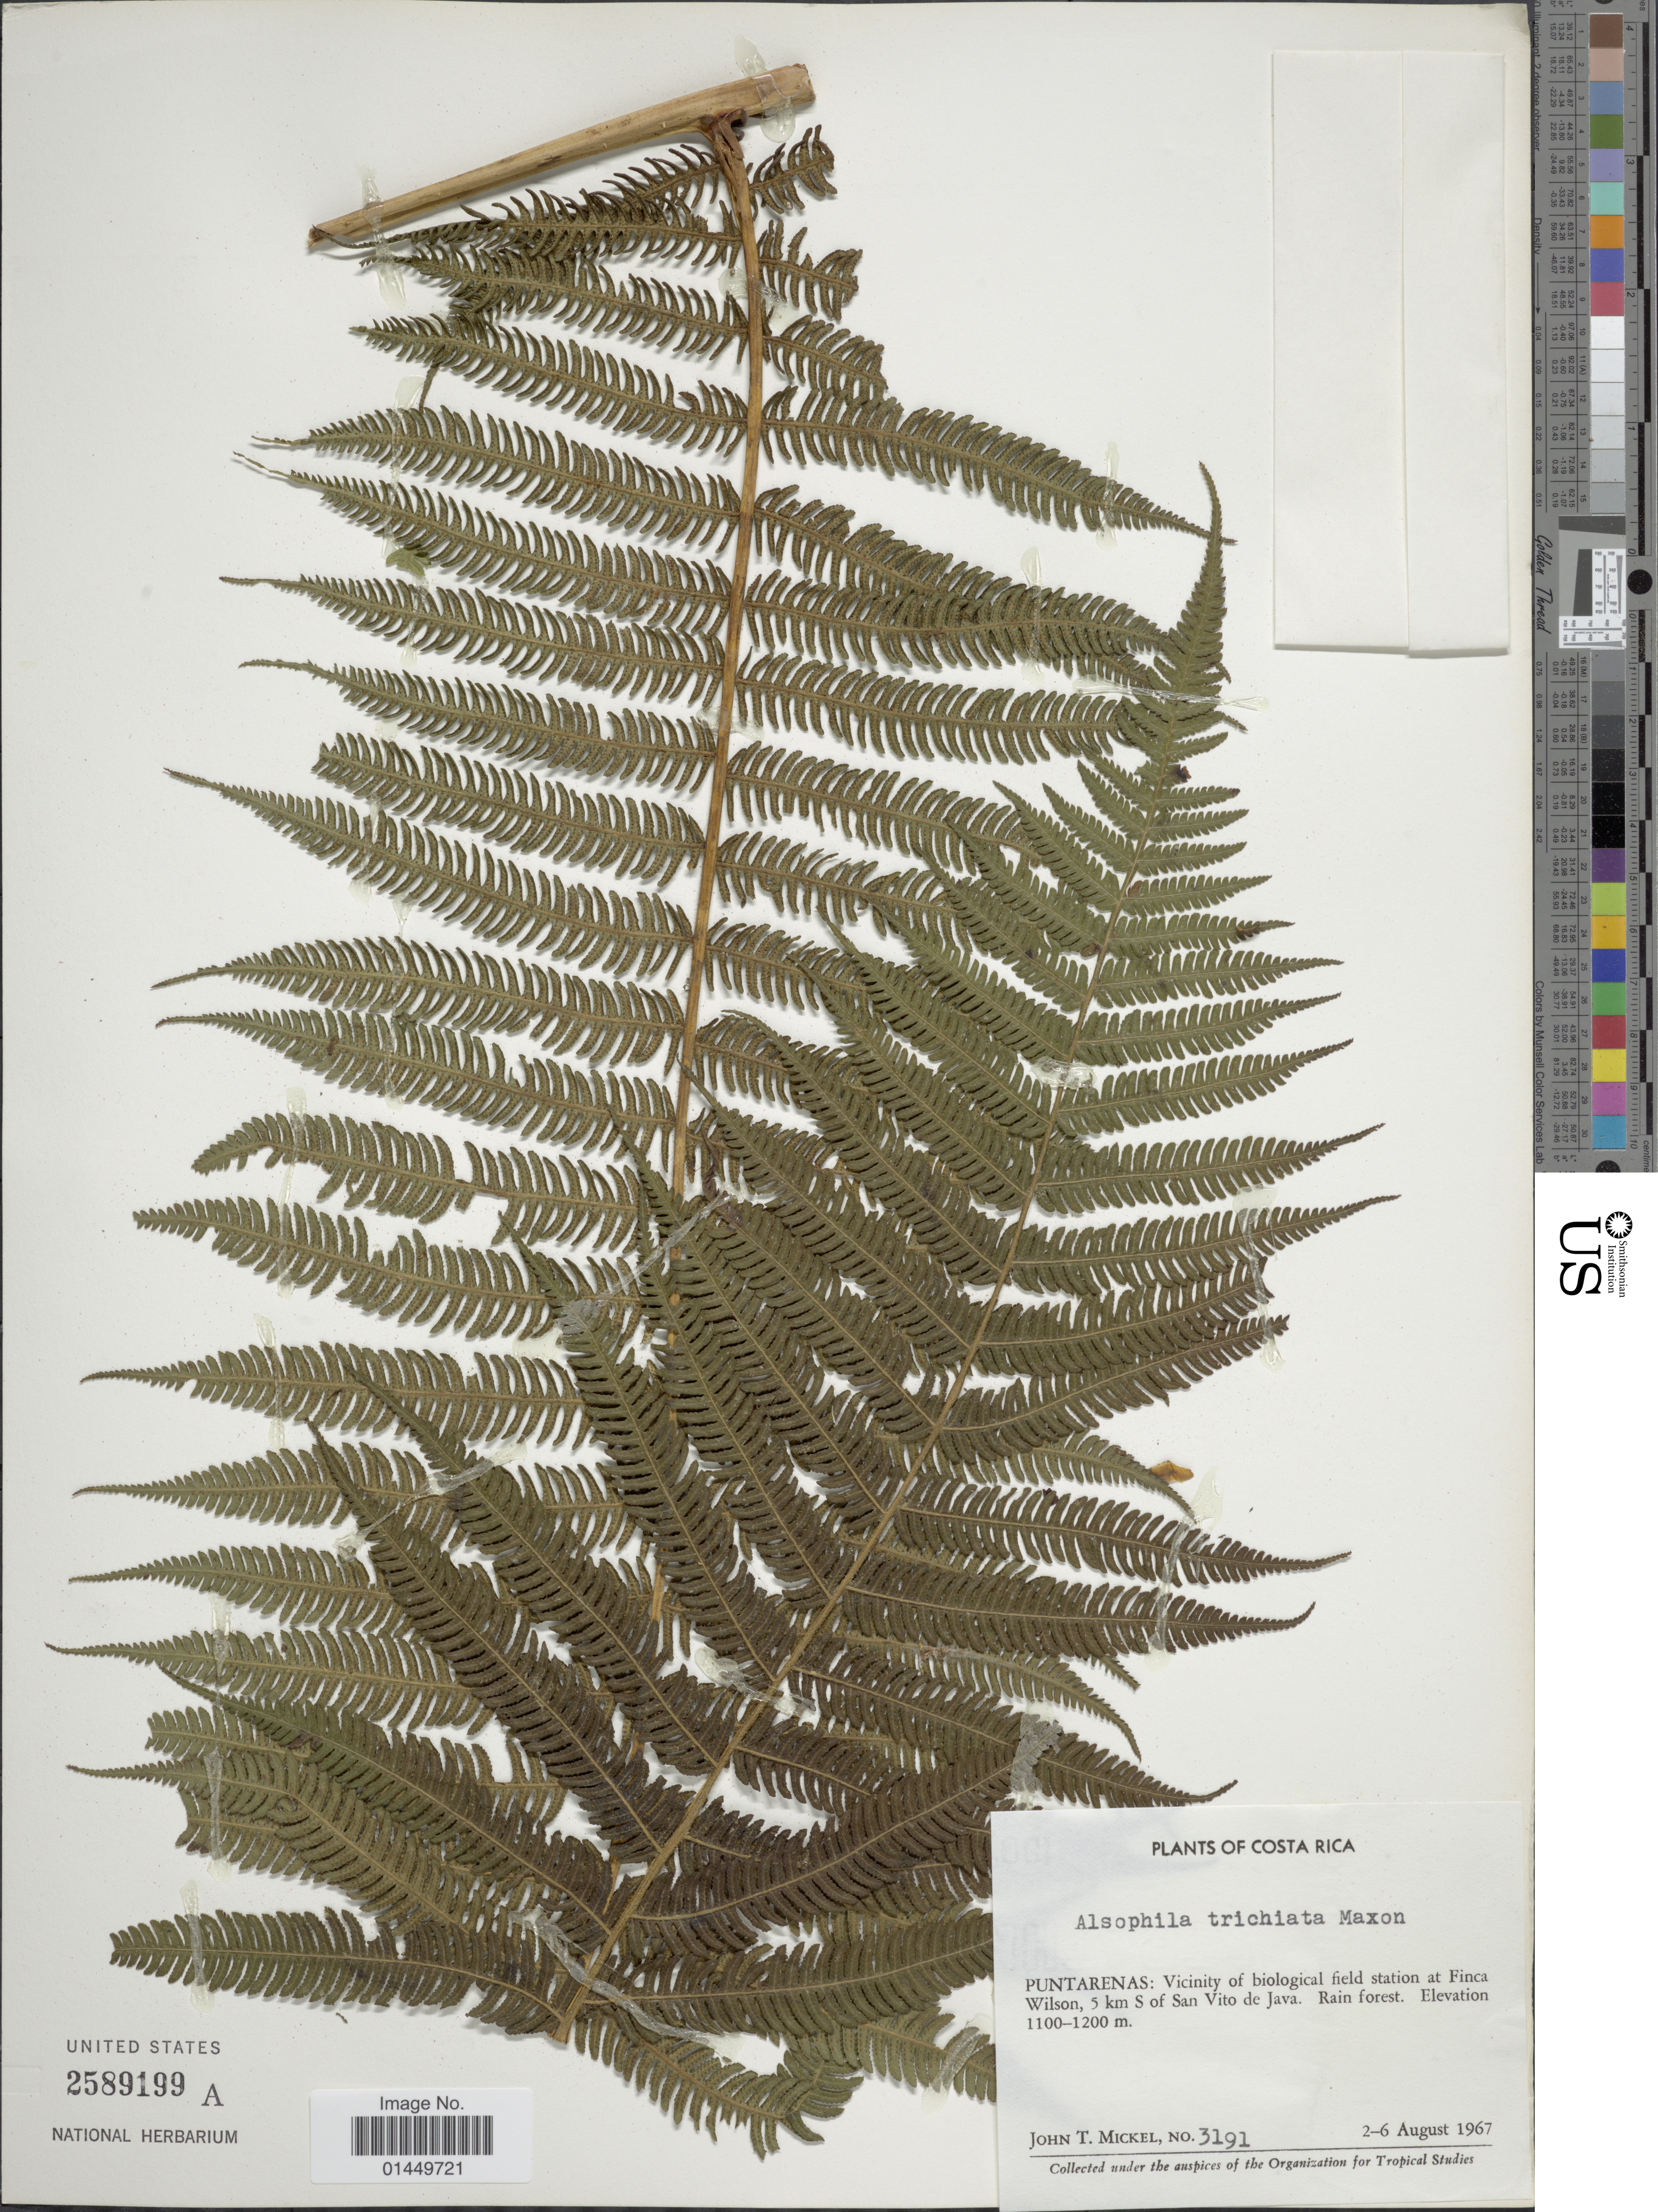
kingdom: Plantae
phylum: Tracheophyta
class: Polypodiopsida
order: Cyatheales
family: Cyatheaceae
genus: Cyathea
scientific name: Cyathea trichiata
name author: (Maxon) Domin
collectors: J. T. Mickel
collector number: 3191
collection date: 1967-08-02/1967-08-06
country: Costa Rica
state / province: Puntarenas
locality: Puntarenas: Vicinity of biological field station at Finca Wilson, 5 km S of San Vito de Java , Rain forest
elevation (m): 1100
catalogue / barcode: US 2589199A